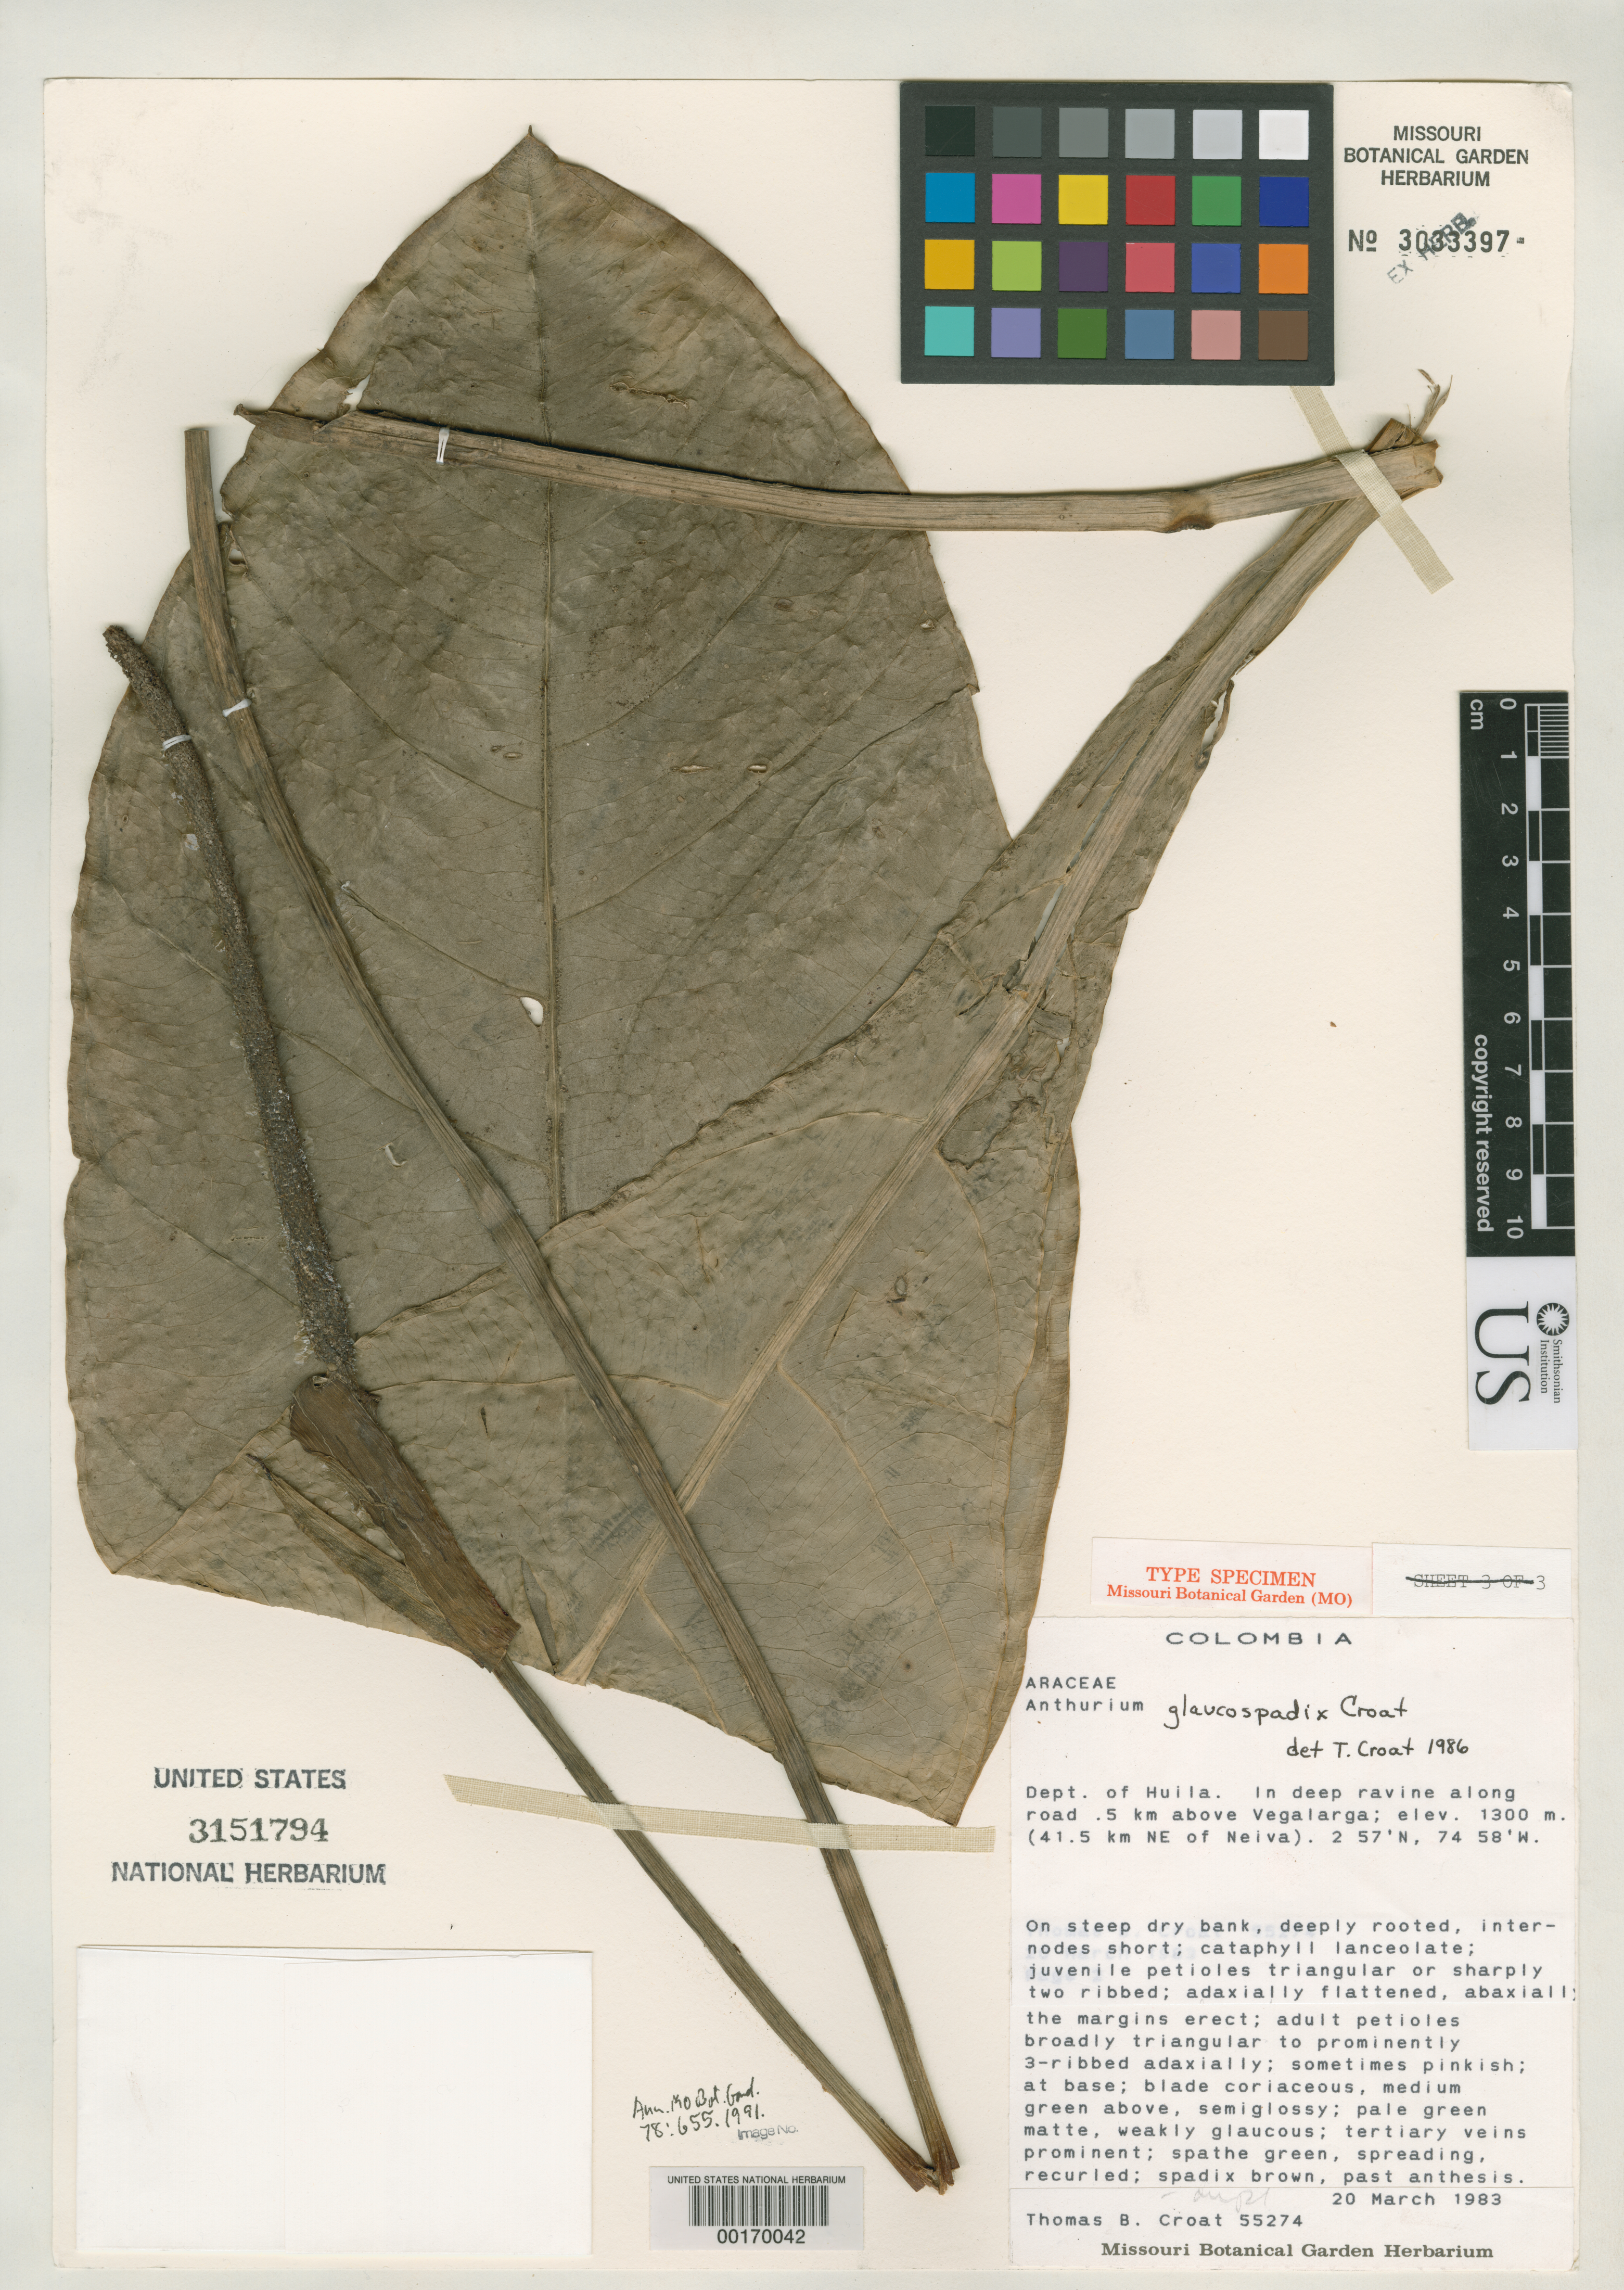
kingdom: Plantae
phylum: Tracheophyta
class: Liliopsida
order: Alismatales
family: Araceae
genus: Anthurium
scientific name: Anthurium glaucospadix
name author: Croat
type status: Isotype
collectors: T. B. Croat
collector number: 55274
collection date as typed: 20 Mar 1983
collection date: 1983-03-20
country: Colombia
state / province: Huila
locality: Along road 0.5 km above Vegalarga, 41.5 km NE of Neiva.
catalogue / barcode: US 3151794